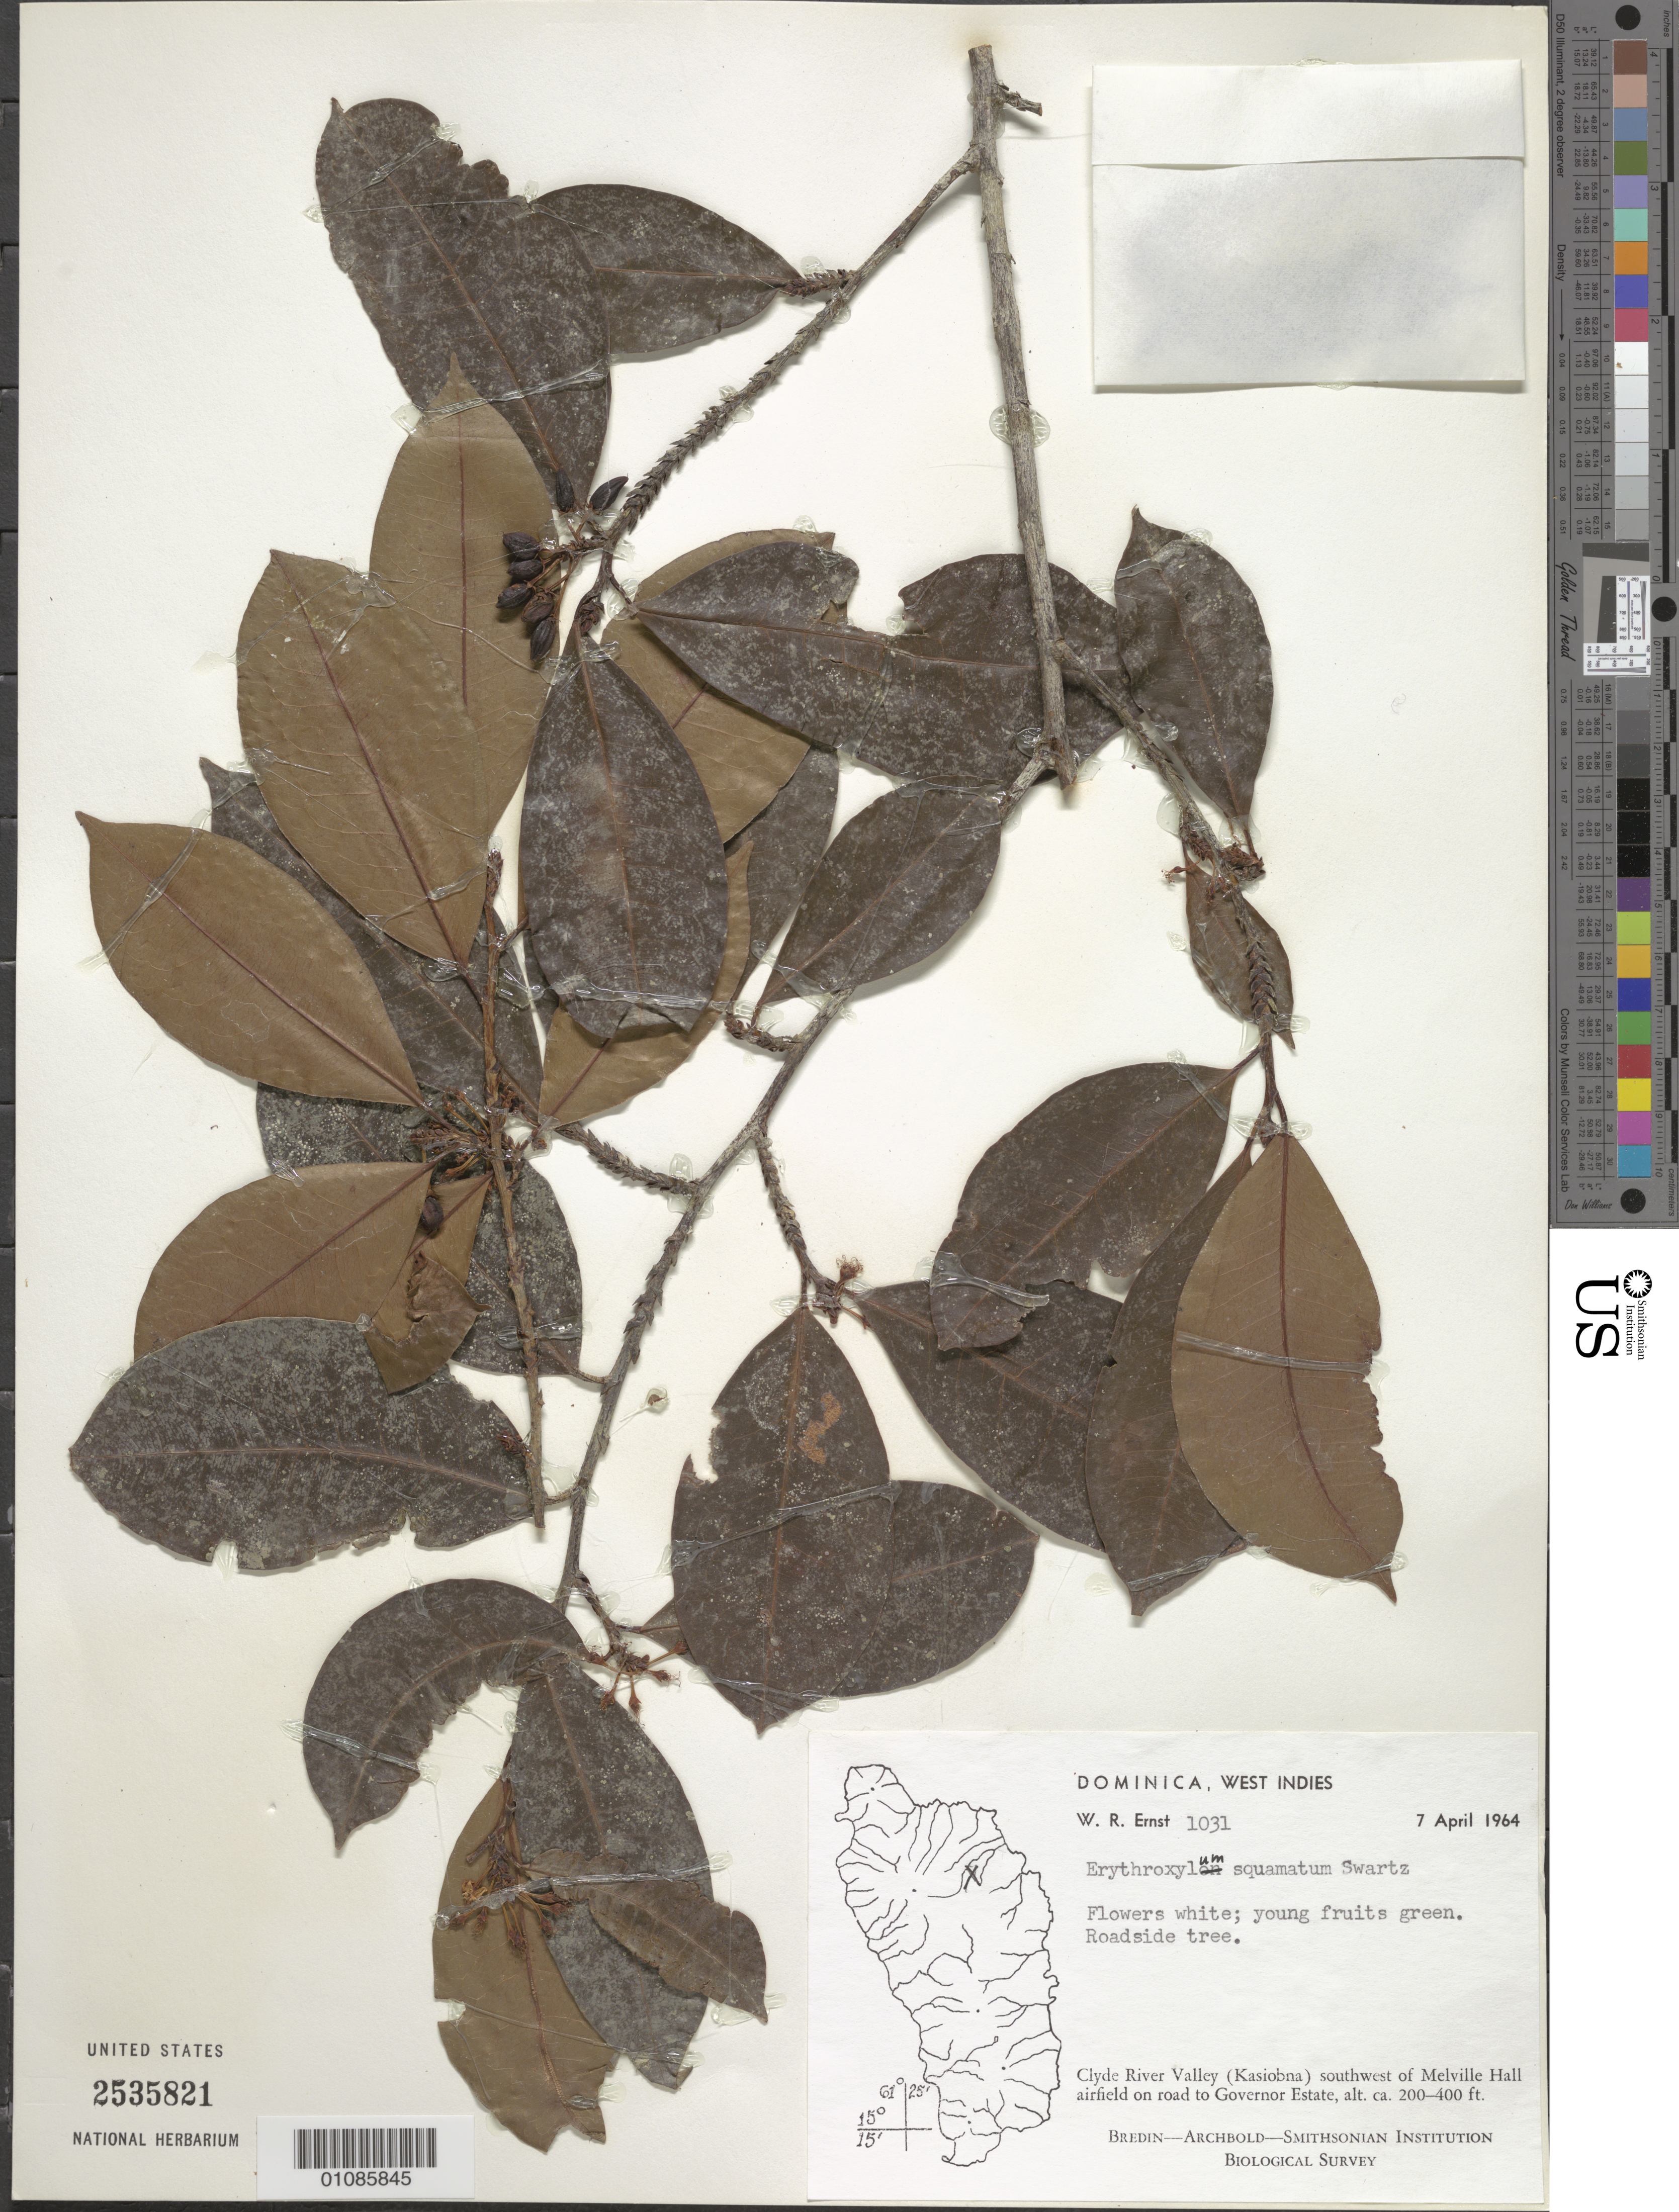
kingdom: Plantae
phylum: Tracheophyta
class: Magnoliopsida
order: Malpighiales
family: Erythroxylaceae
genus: Erythroxylum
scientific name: Erythroxylum squamatum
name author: Sw.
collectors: W. R. Ernst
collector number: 1031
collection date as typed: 07 Apr 1964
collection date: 1964-04-07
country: Dominica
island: Dominica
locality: Clyde river valley SW of Melville hall airfield on road to Governor Estate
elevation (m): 61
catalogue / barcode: US 2535821